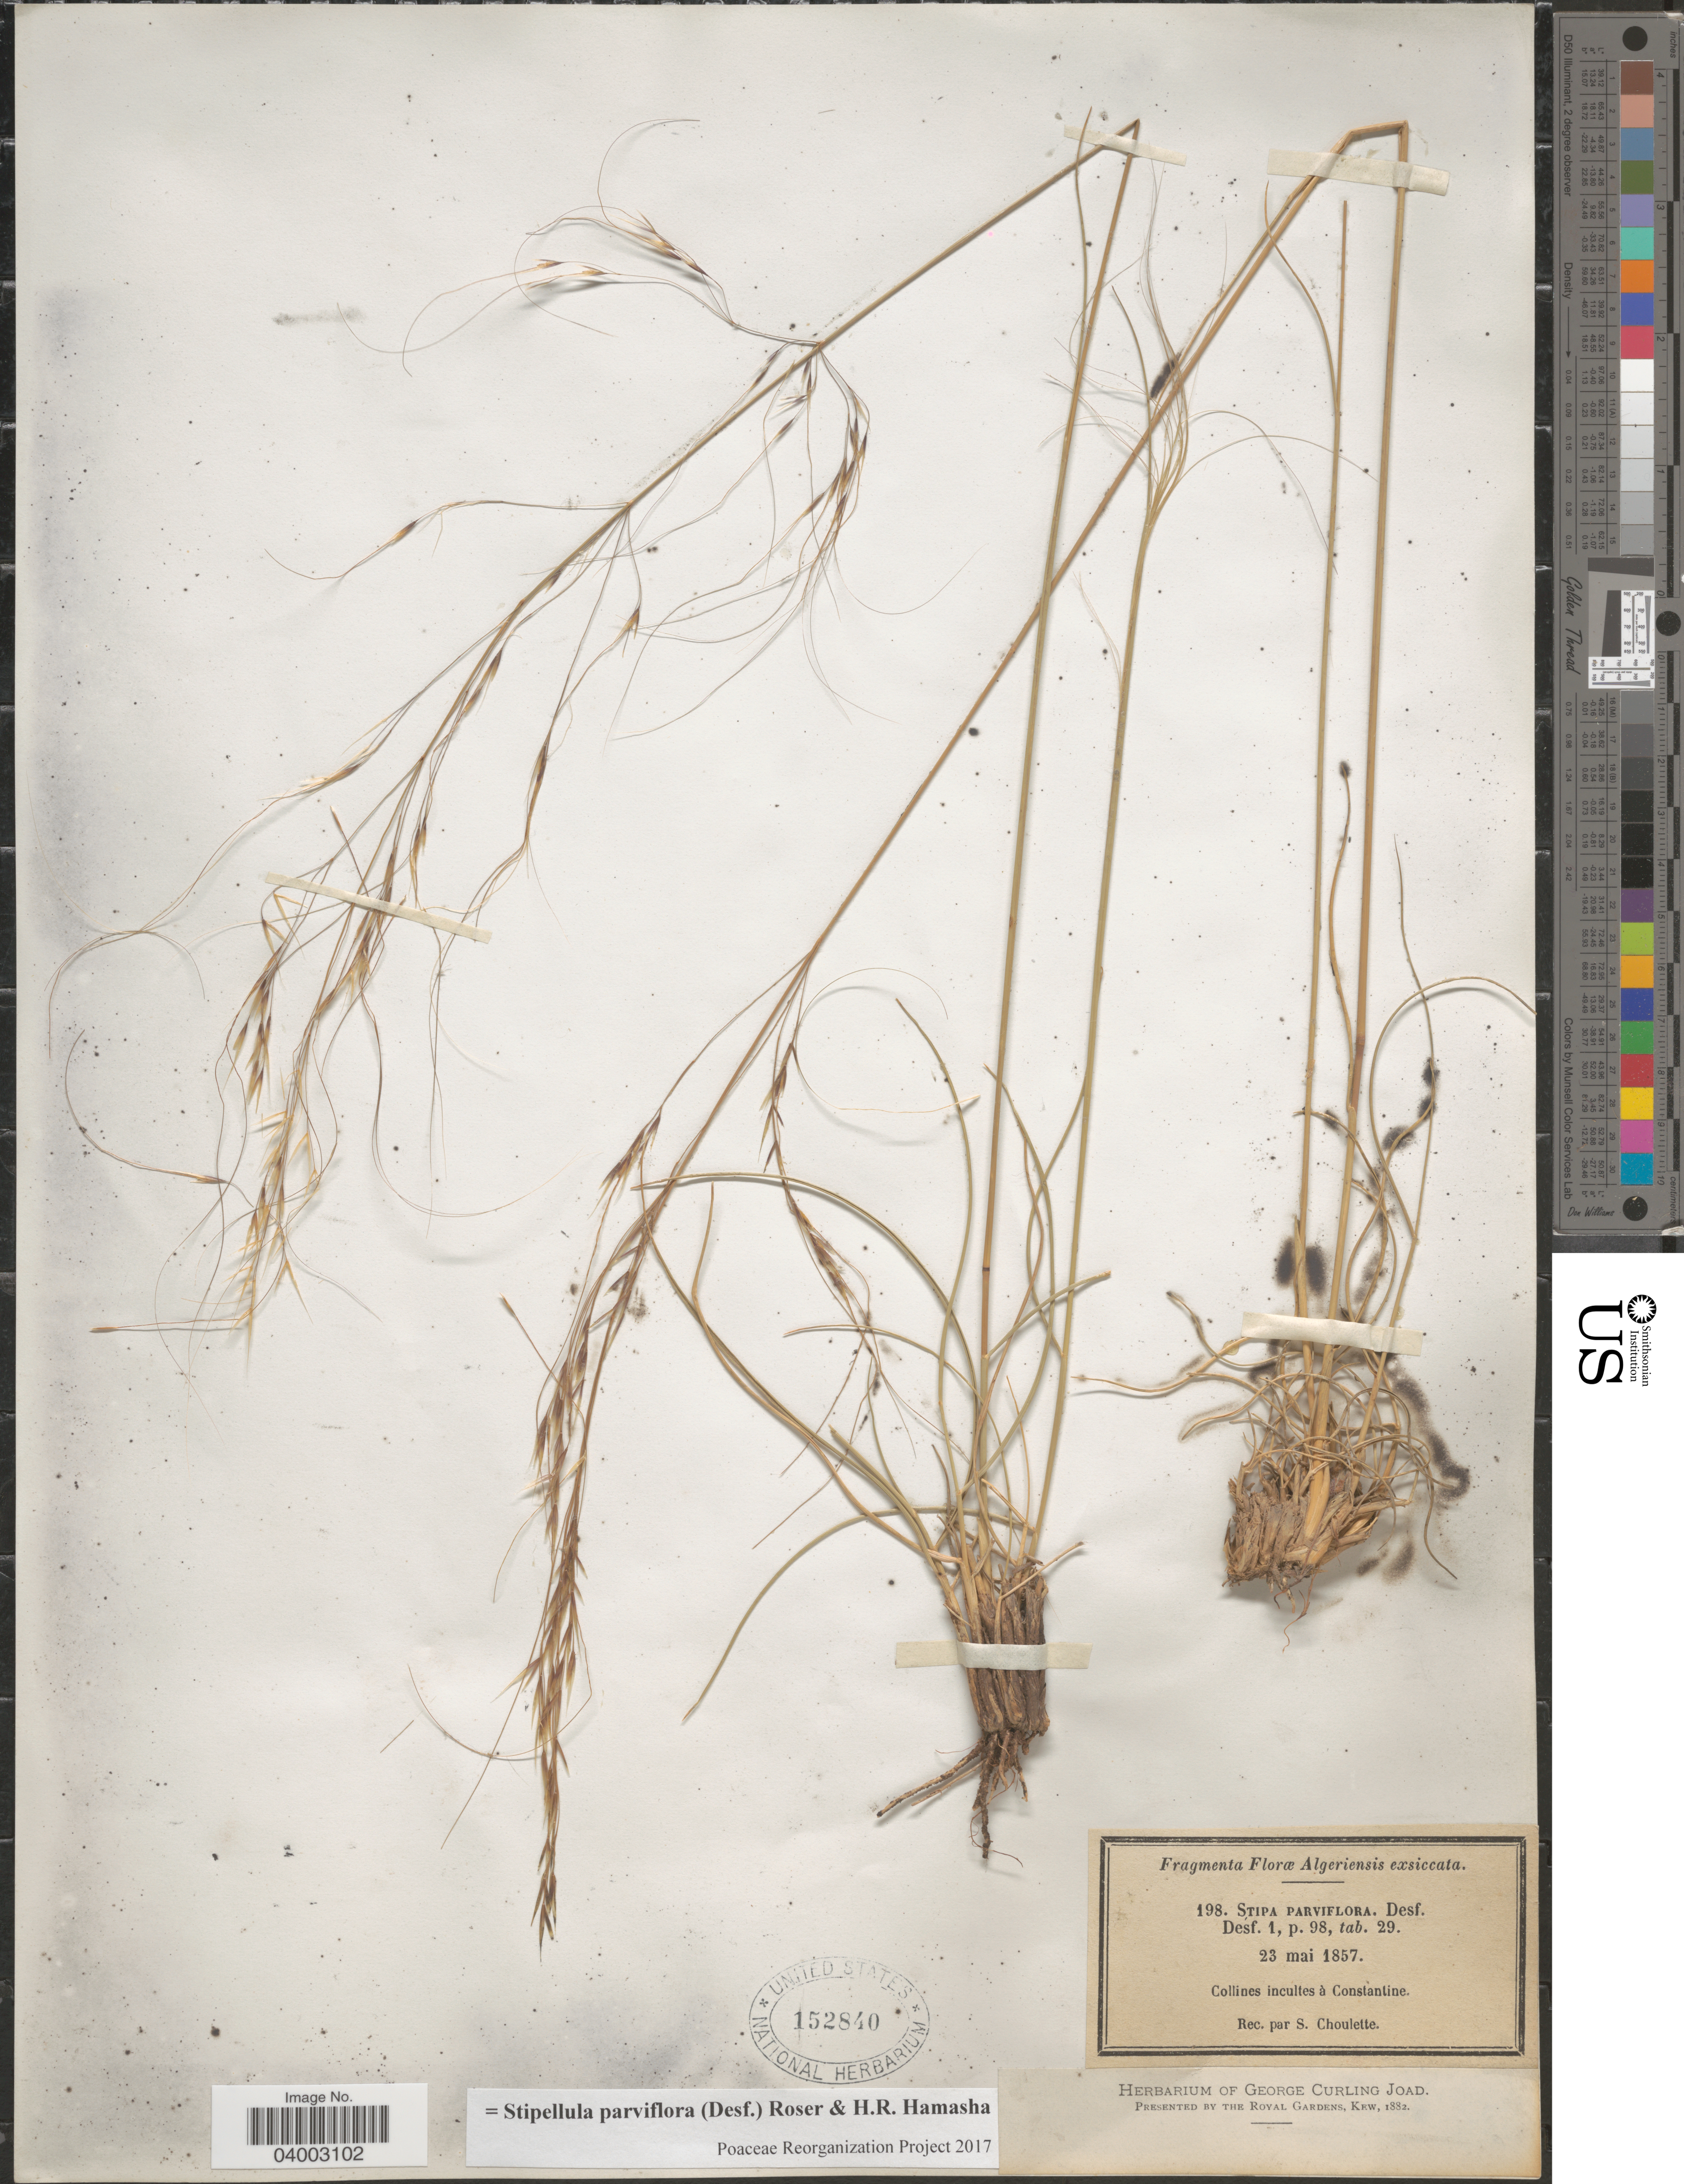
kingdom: Plantae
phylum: Tracheophyta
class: Liliopsida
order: Poales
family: Poaceae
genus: Stipellula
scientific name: Stipellula parviflora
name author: (Desf.) Röser & H. R. Hamasha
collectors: S. Choulette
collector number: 198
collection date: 1857-05-23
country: Algeria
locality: Algeriensis. Collines incultes à Constantine.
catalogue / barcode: US 152840